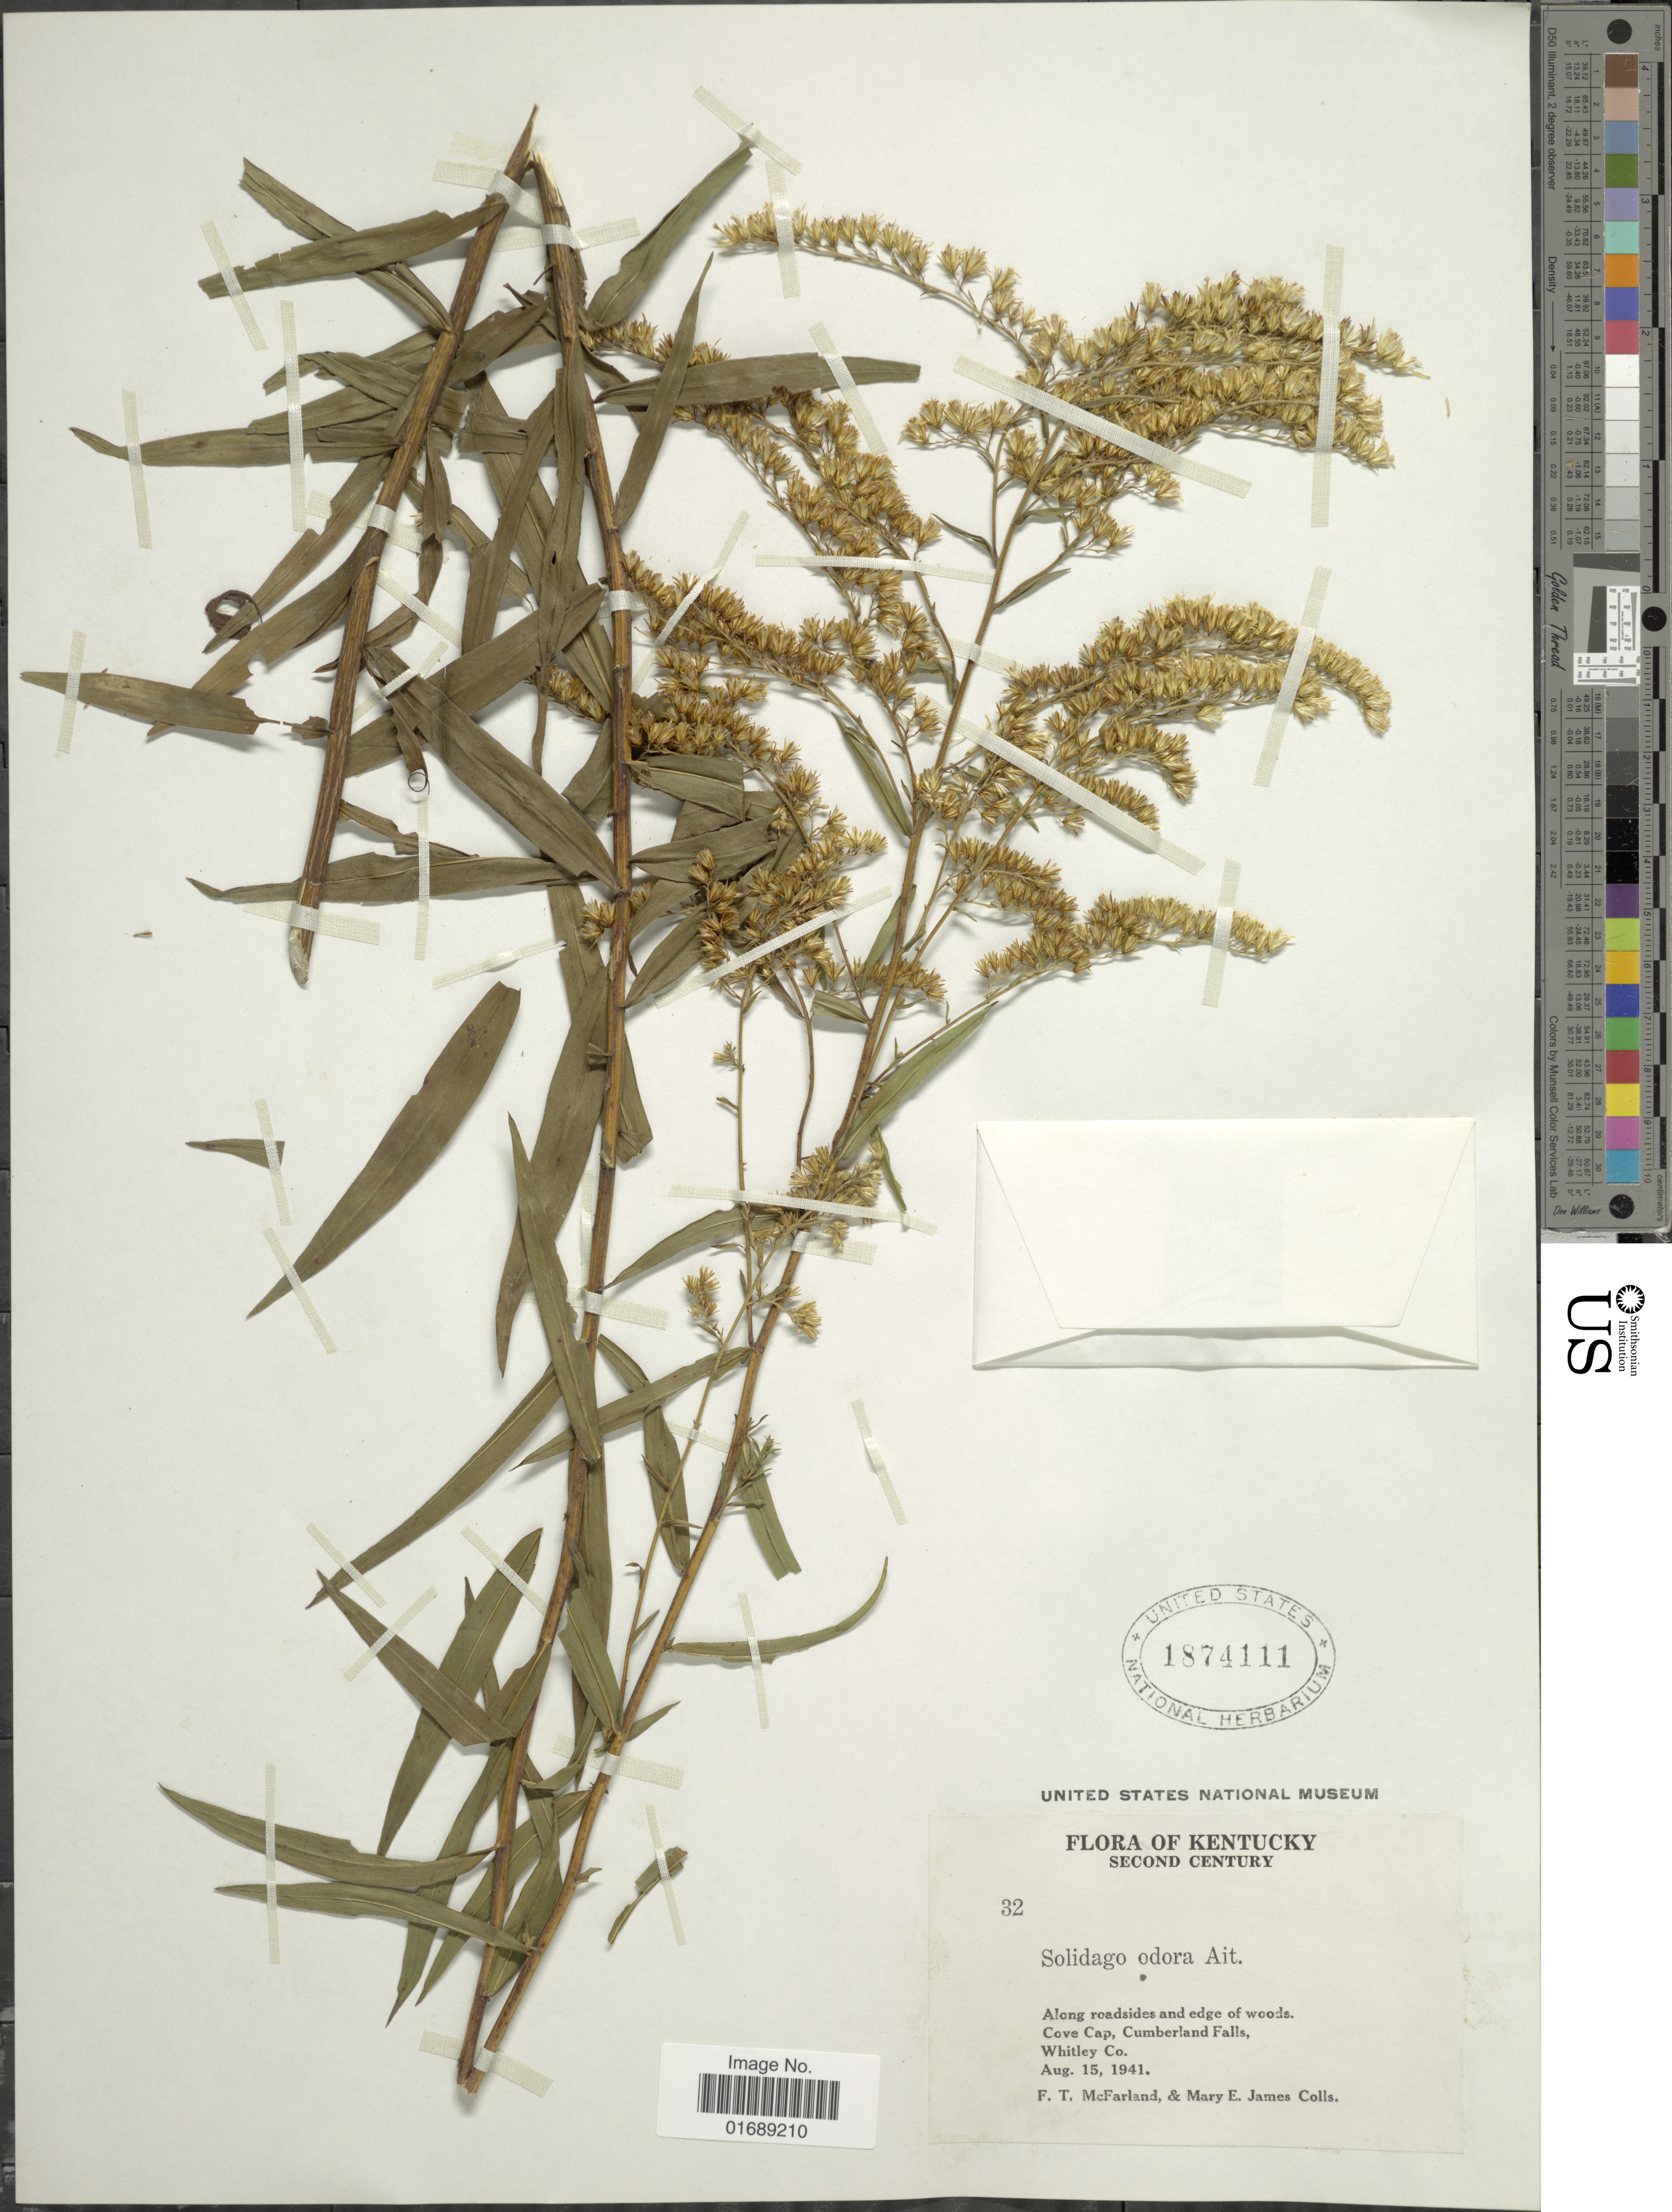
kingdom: Plantae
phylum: Tracheophyta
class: Magnoliopsida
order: Asterales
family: Asteraceae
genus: Solidago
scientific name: Solidago odora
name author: Aiton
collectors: F. McFarland & M. James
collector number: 32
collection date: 1941-08-15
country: United States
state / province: Kentucky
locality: Second Century, along roadsides and edge of woods. Cove Cap, Cumberland Falls, Whitley Co.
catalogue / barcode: US 1874111